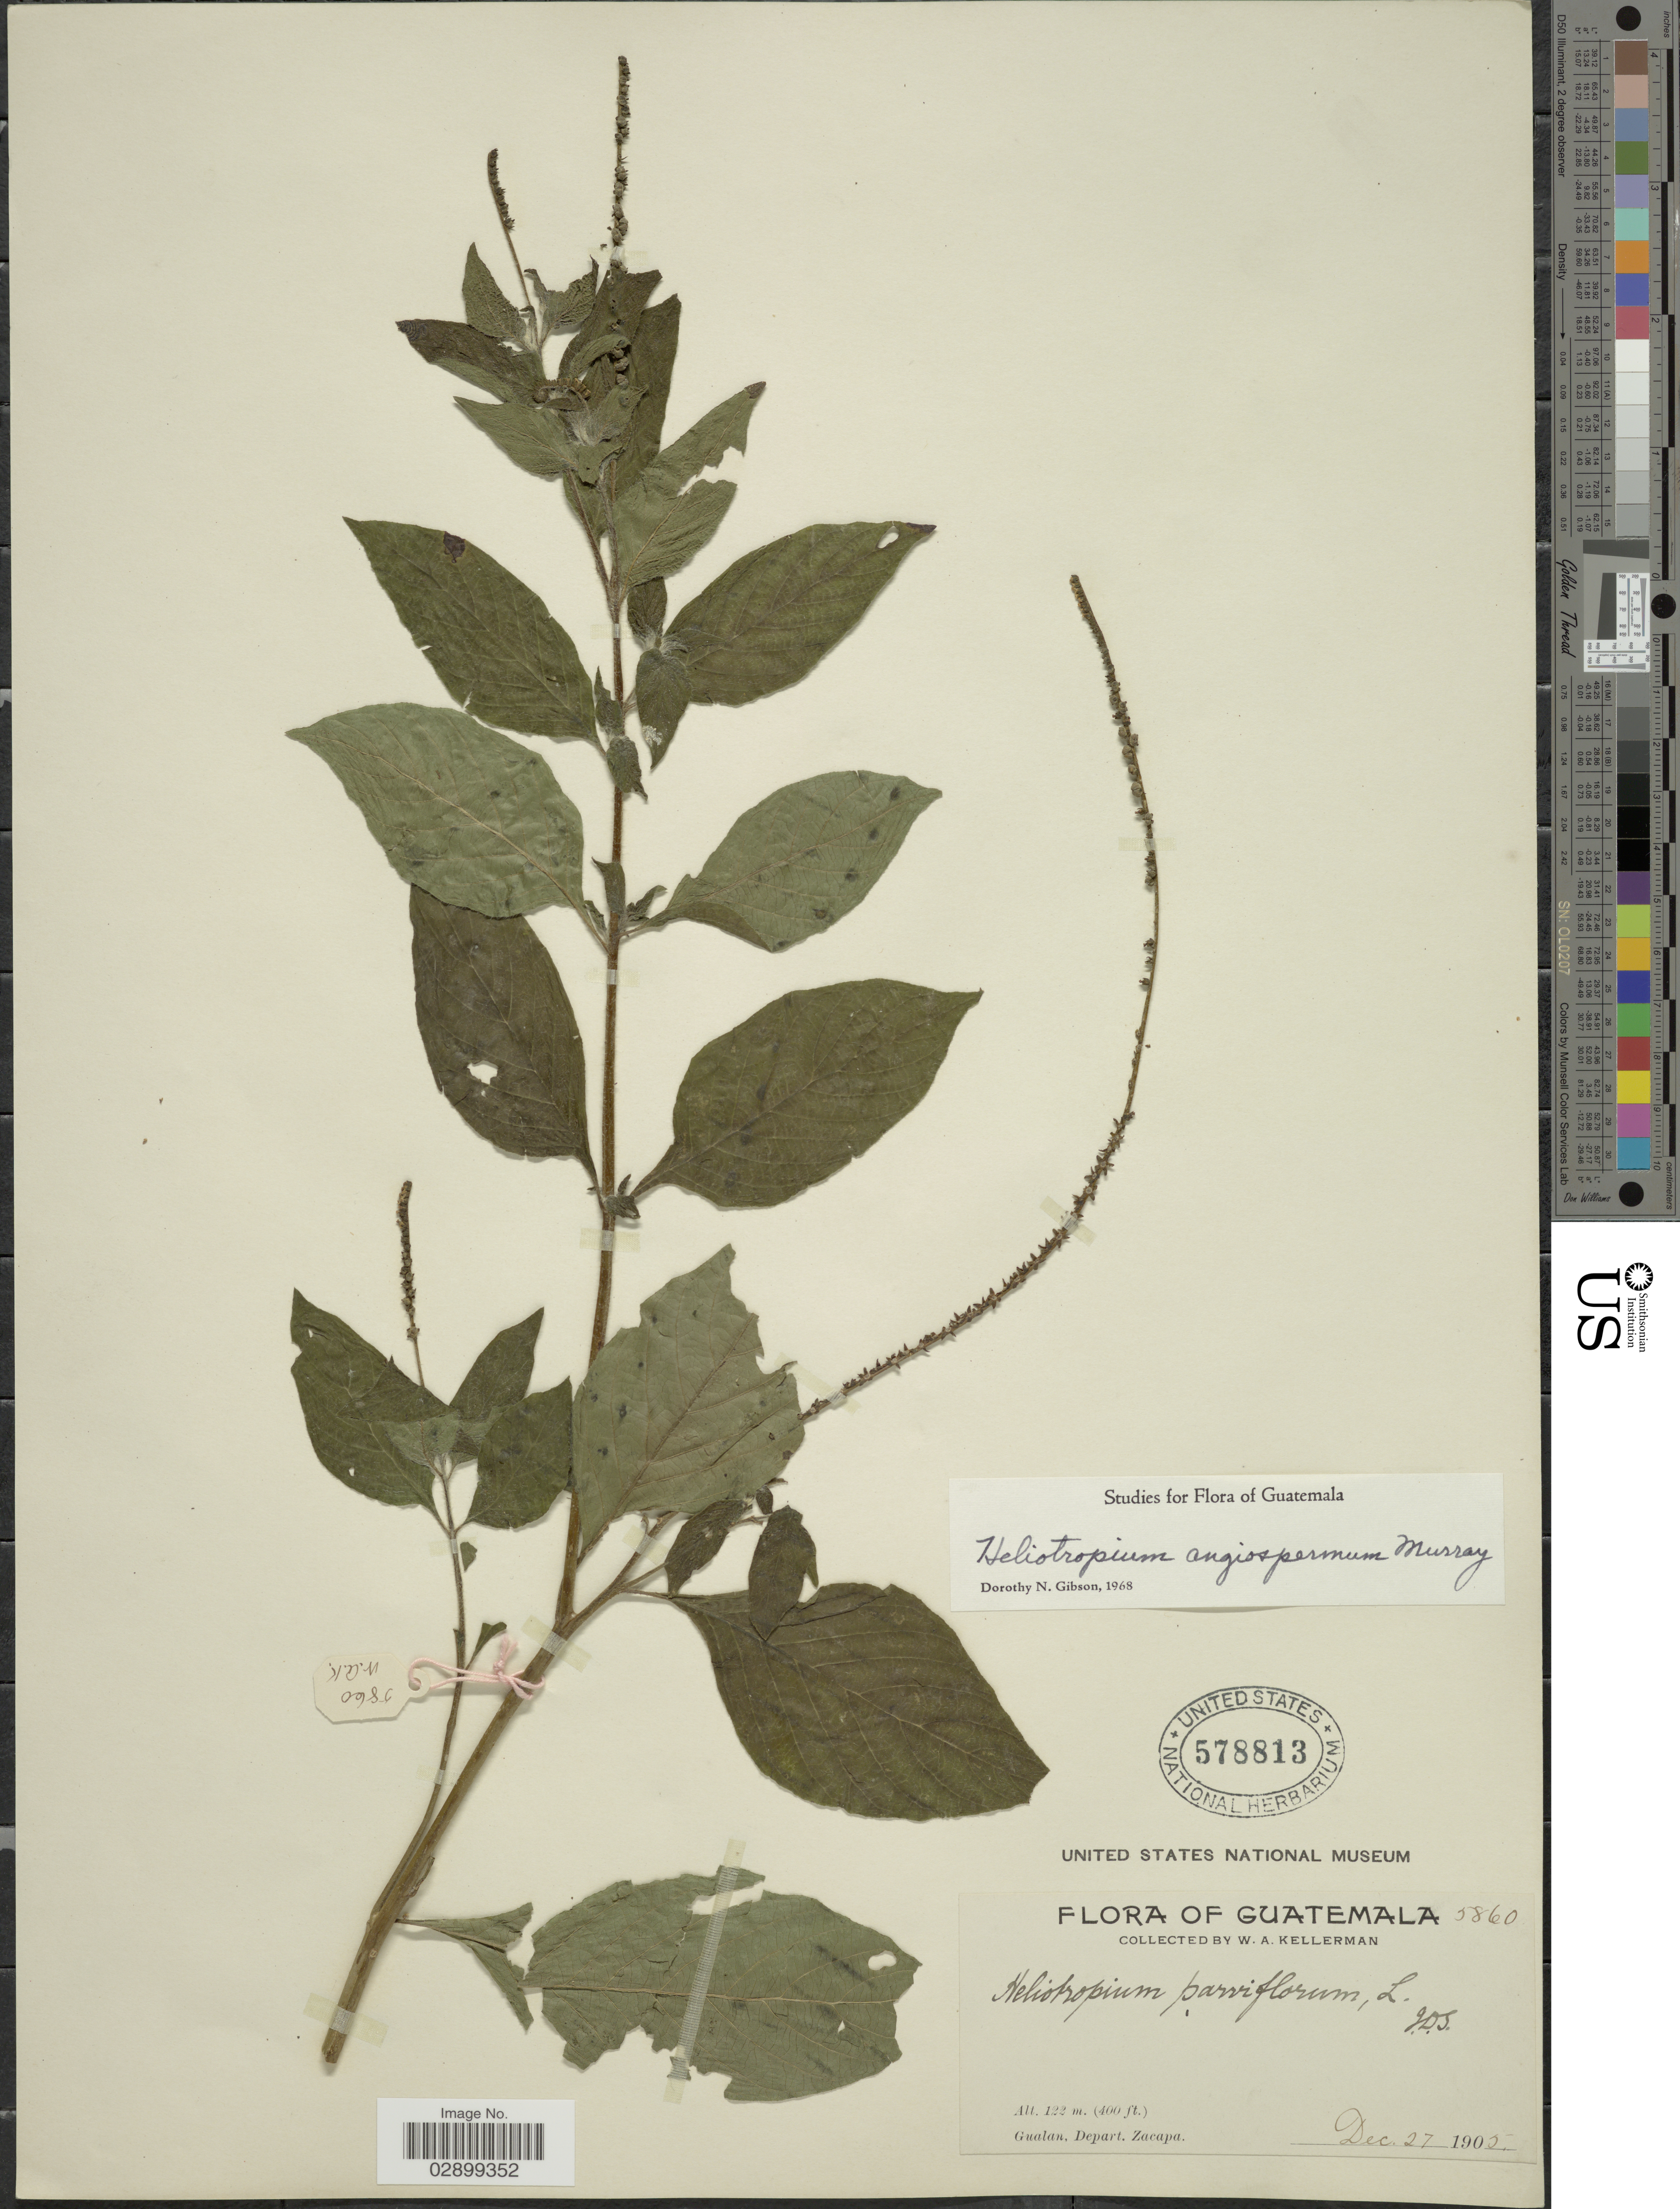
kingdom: Plantae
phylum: Tracheophyta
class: Magnoliopsida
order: Boraginales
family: Heliotropiaceae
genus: Heliotropium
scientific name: Heliotropium angiospermum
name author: Murray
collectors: W. Kellerman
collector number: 5860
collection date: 1905-12-27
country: Guatemala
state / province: Zacapa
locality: Gualan, Depart. Zacapa.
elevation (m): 122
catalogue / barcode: US 578813